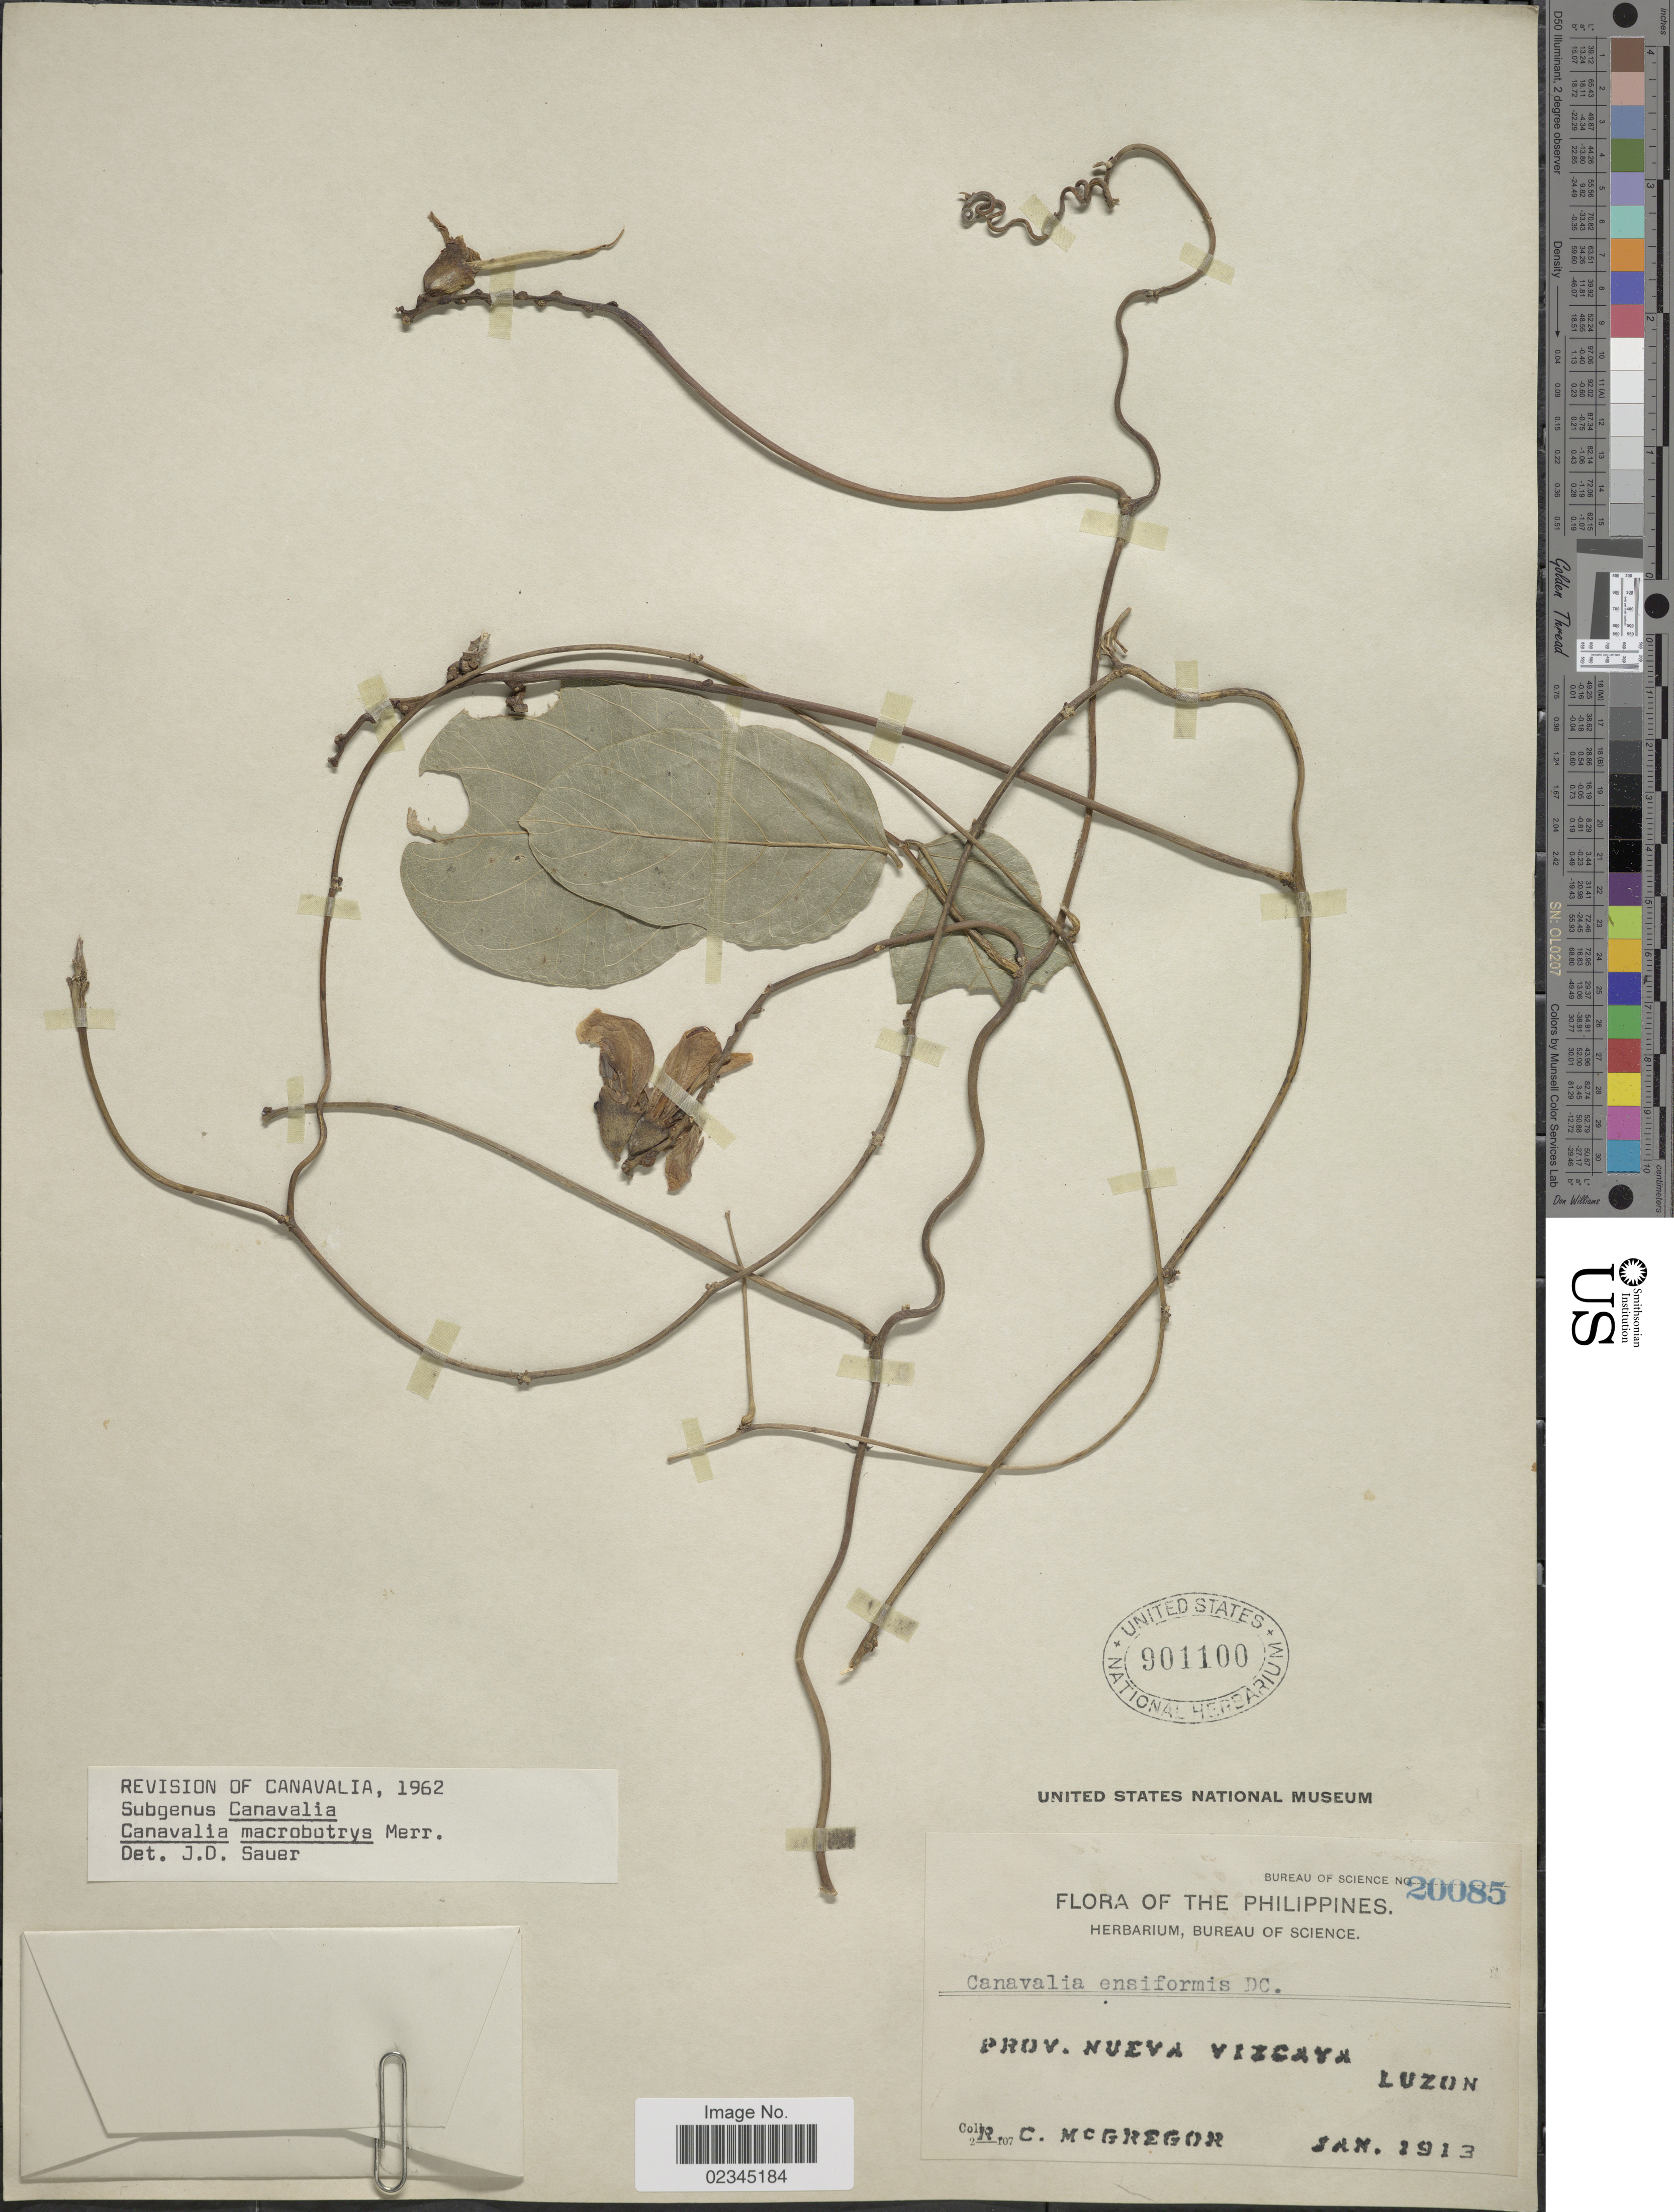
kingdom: Plantae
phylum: Tracheophyta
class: Magnoliopsida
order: Fabales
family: Fabaceae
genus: Canavalia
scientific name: Canavalia macrobotrys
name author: Merr.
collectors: R. C. McGregor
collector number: Bureau of Science 20085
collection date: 1913-01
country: Philippines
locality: Prov. Nueva Vizcaya, Luzon.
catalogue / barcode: US 901100